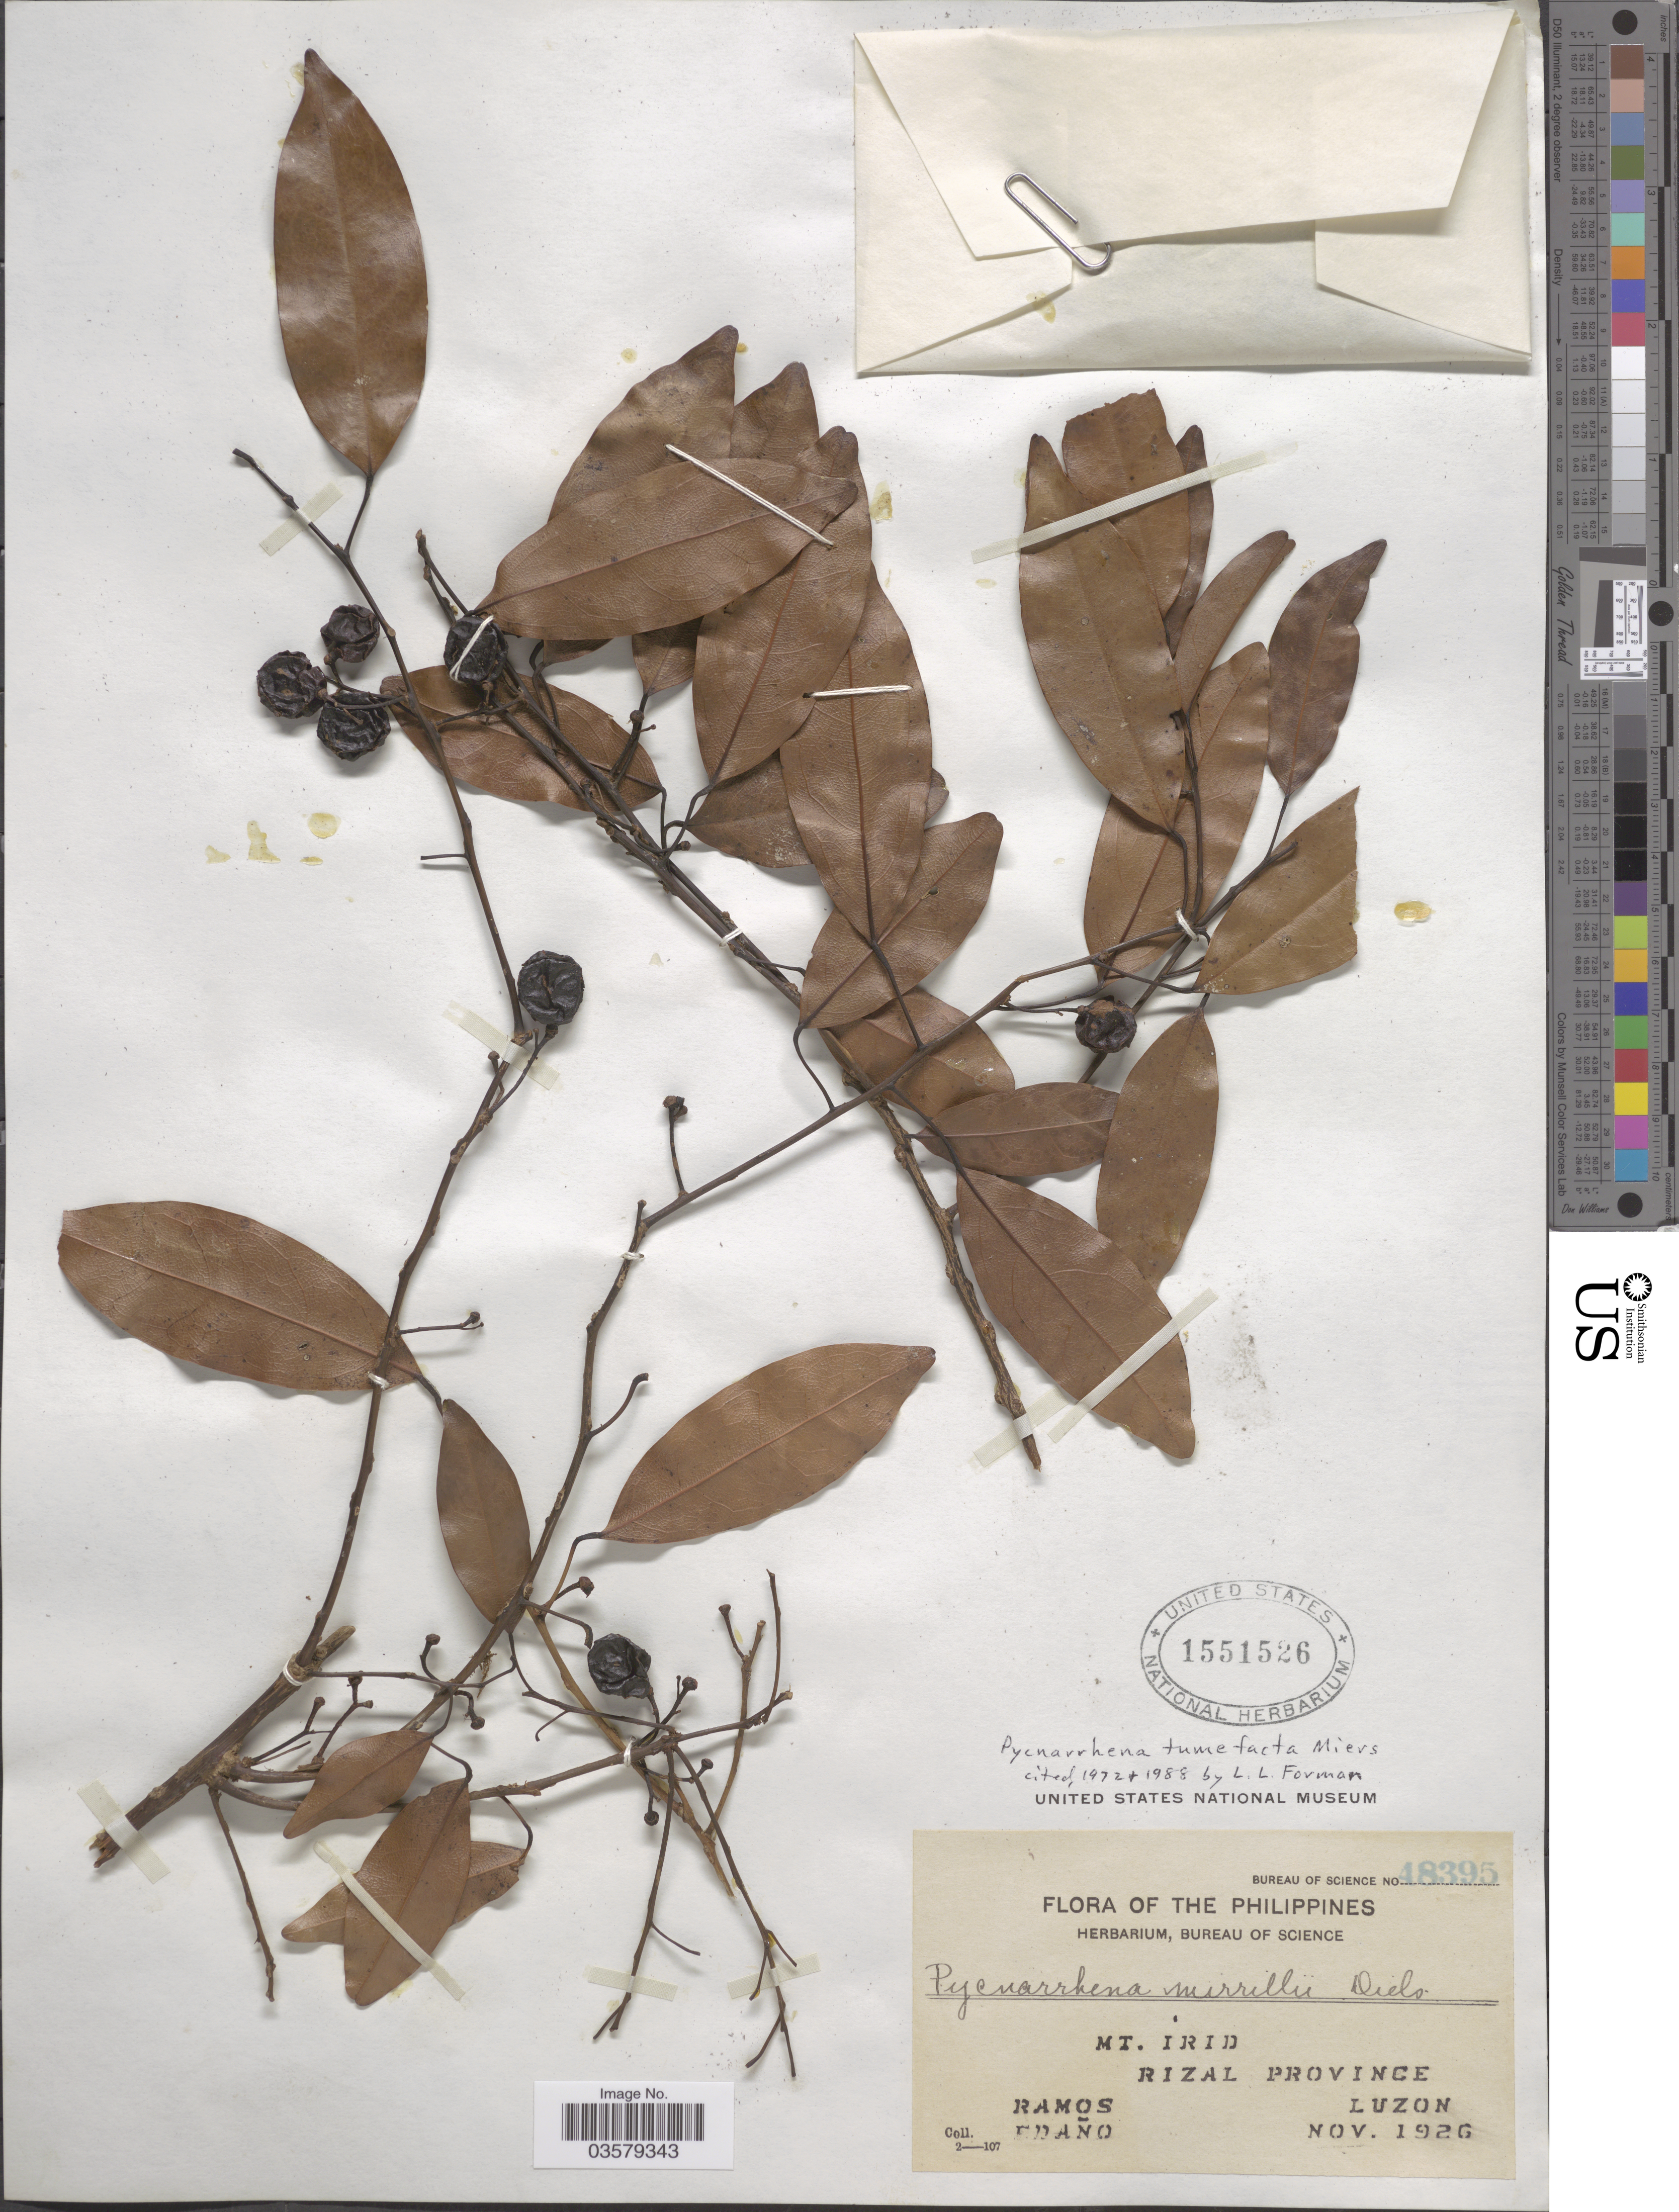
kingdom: Plantae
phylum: Tracheophyta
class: Magnoliopsida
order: Ranunculales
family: Menispermaceae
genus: Pycnarrhena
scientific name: Pycnarrhena tumefacta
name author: Miers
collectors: -. Edano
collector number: Bureau of Science 48395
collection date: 1926-11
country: Philippines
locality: Mt. Irid. Rizal Province. Luzon.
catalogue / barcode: US 1551526